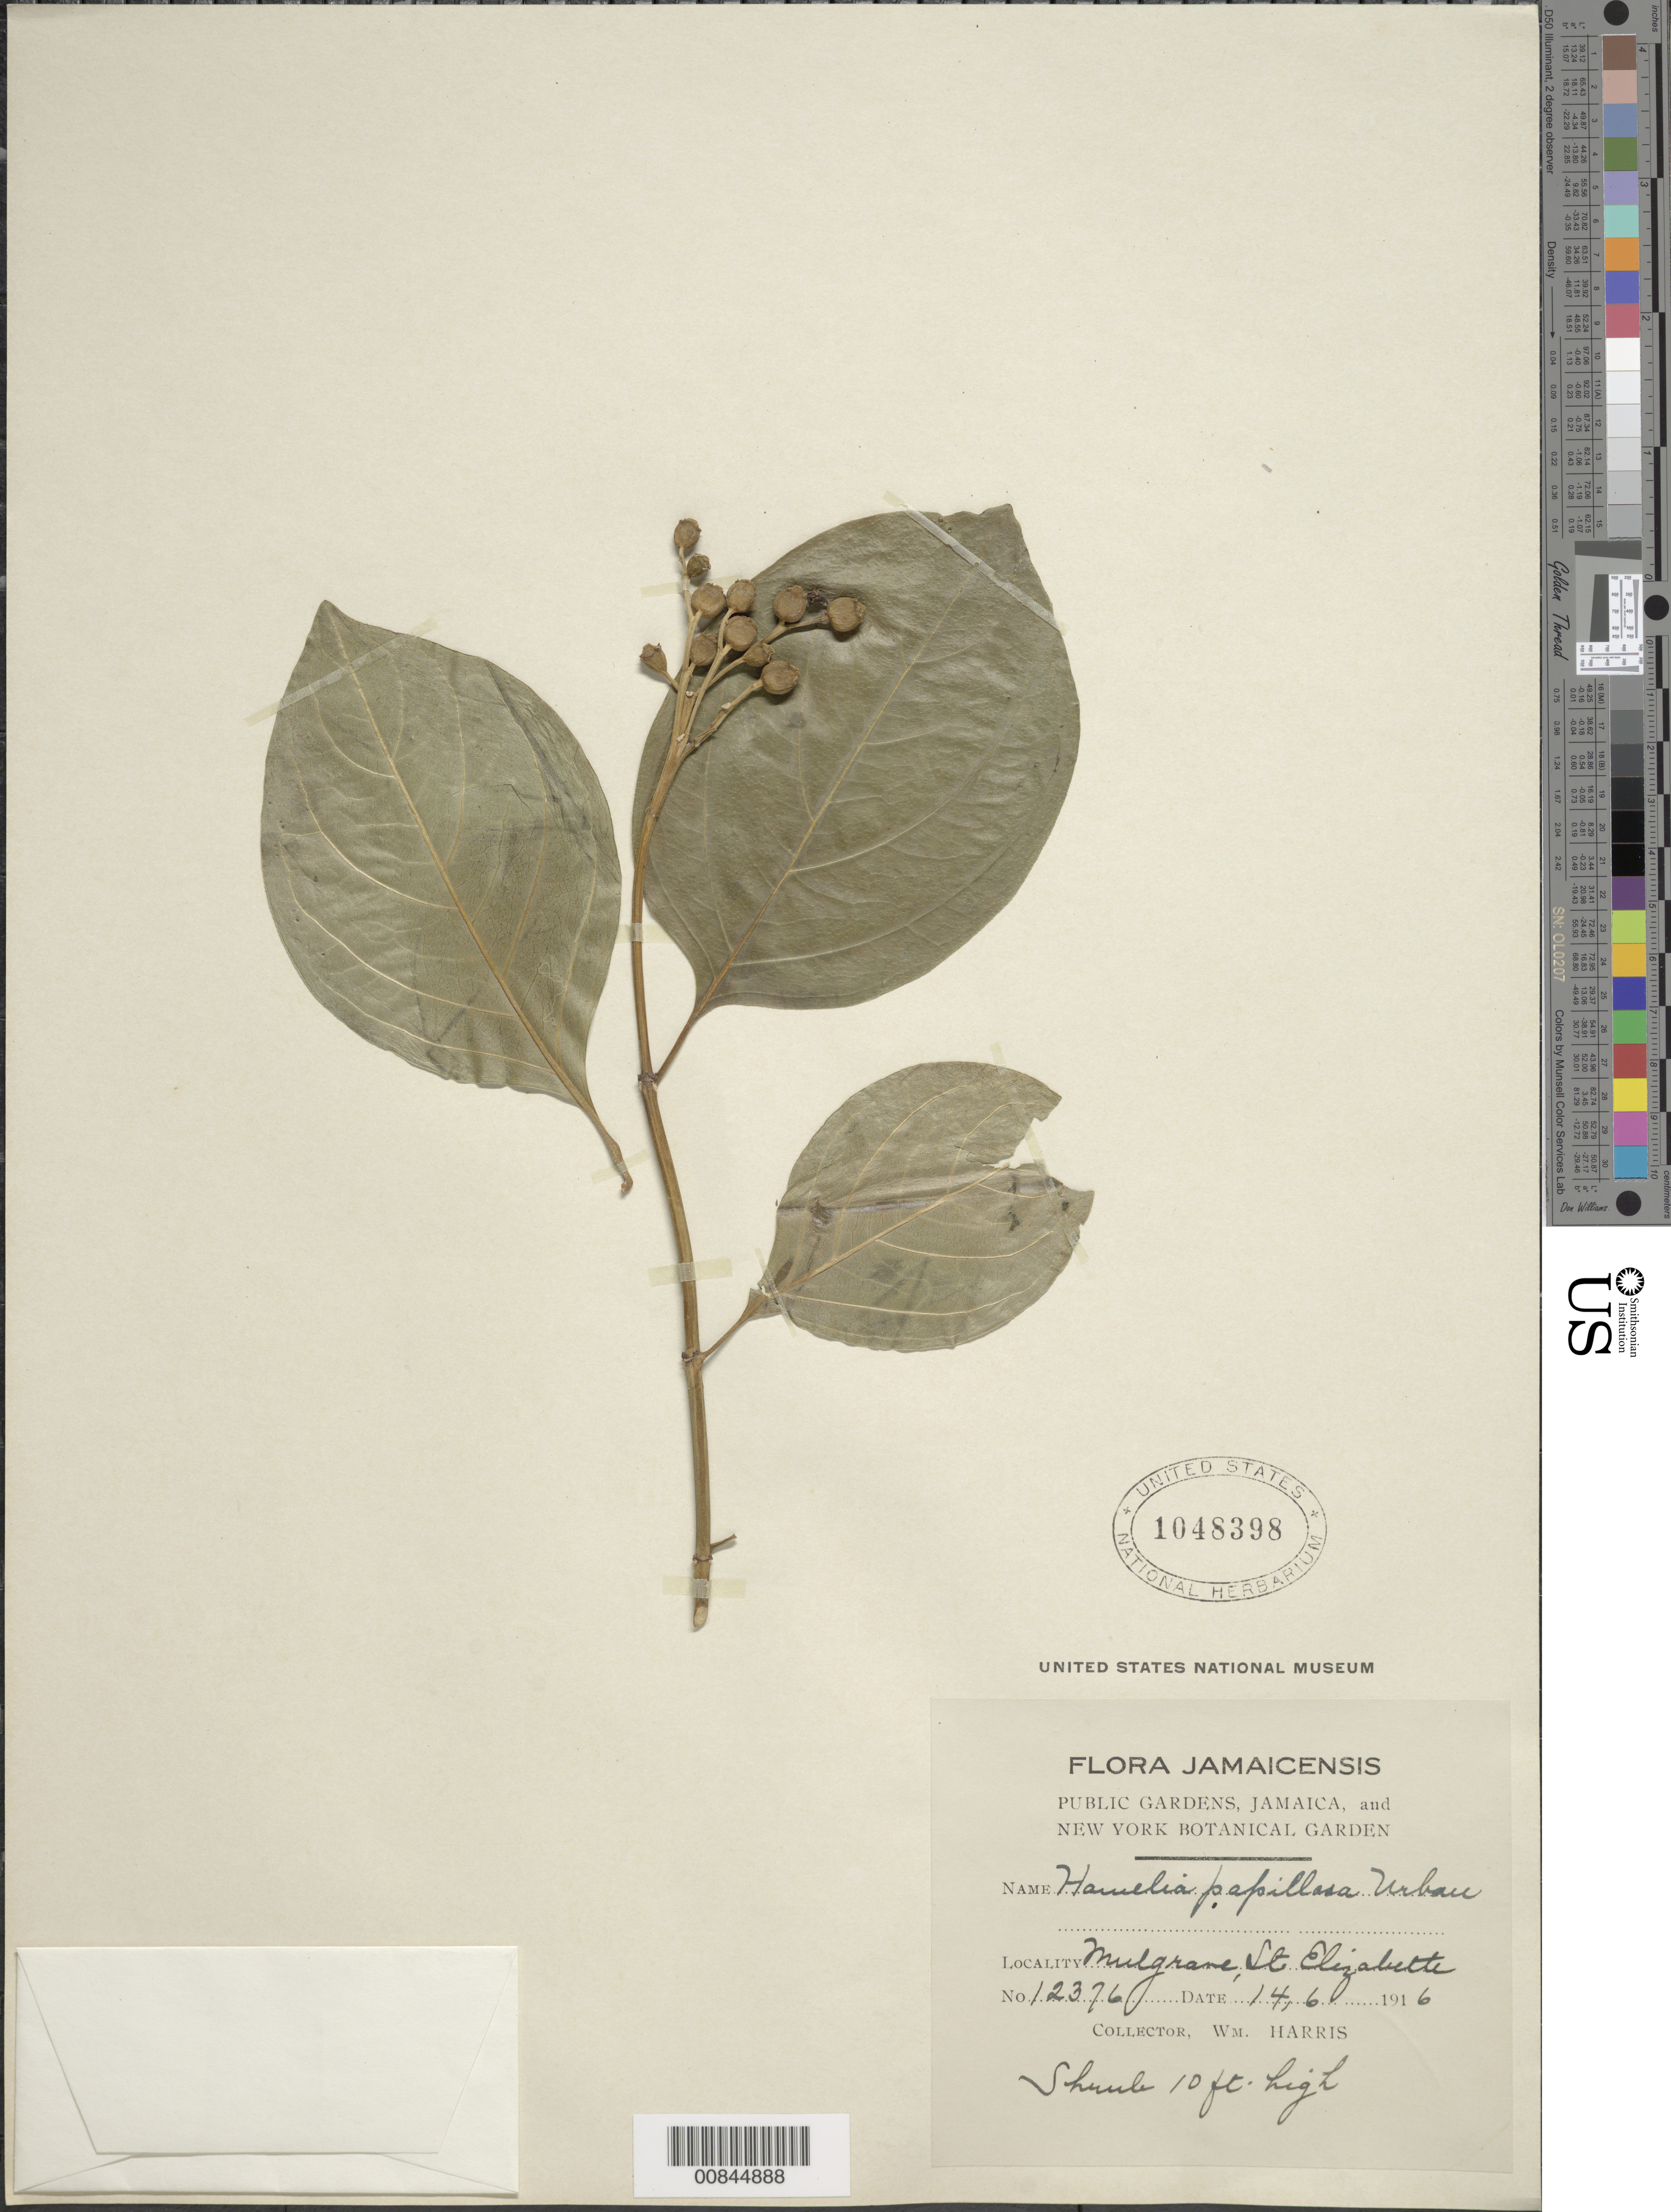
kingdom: Plantae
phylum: Tracheophyta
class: Magnoliopsida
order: Gentianales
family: Rubiaceae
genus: Hamelia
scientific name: Hamelia papillosa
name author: Urb.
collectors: W. H. Harris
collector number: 12376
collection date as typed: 14 Jun 1916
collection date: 1916-06-14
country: Jamaica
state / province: Saint Elizabeth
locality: Mulgrave (sp?)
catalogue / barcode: US 1048398